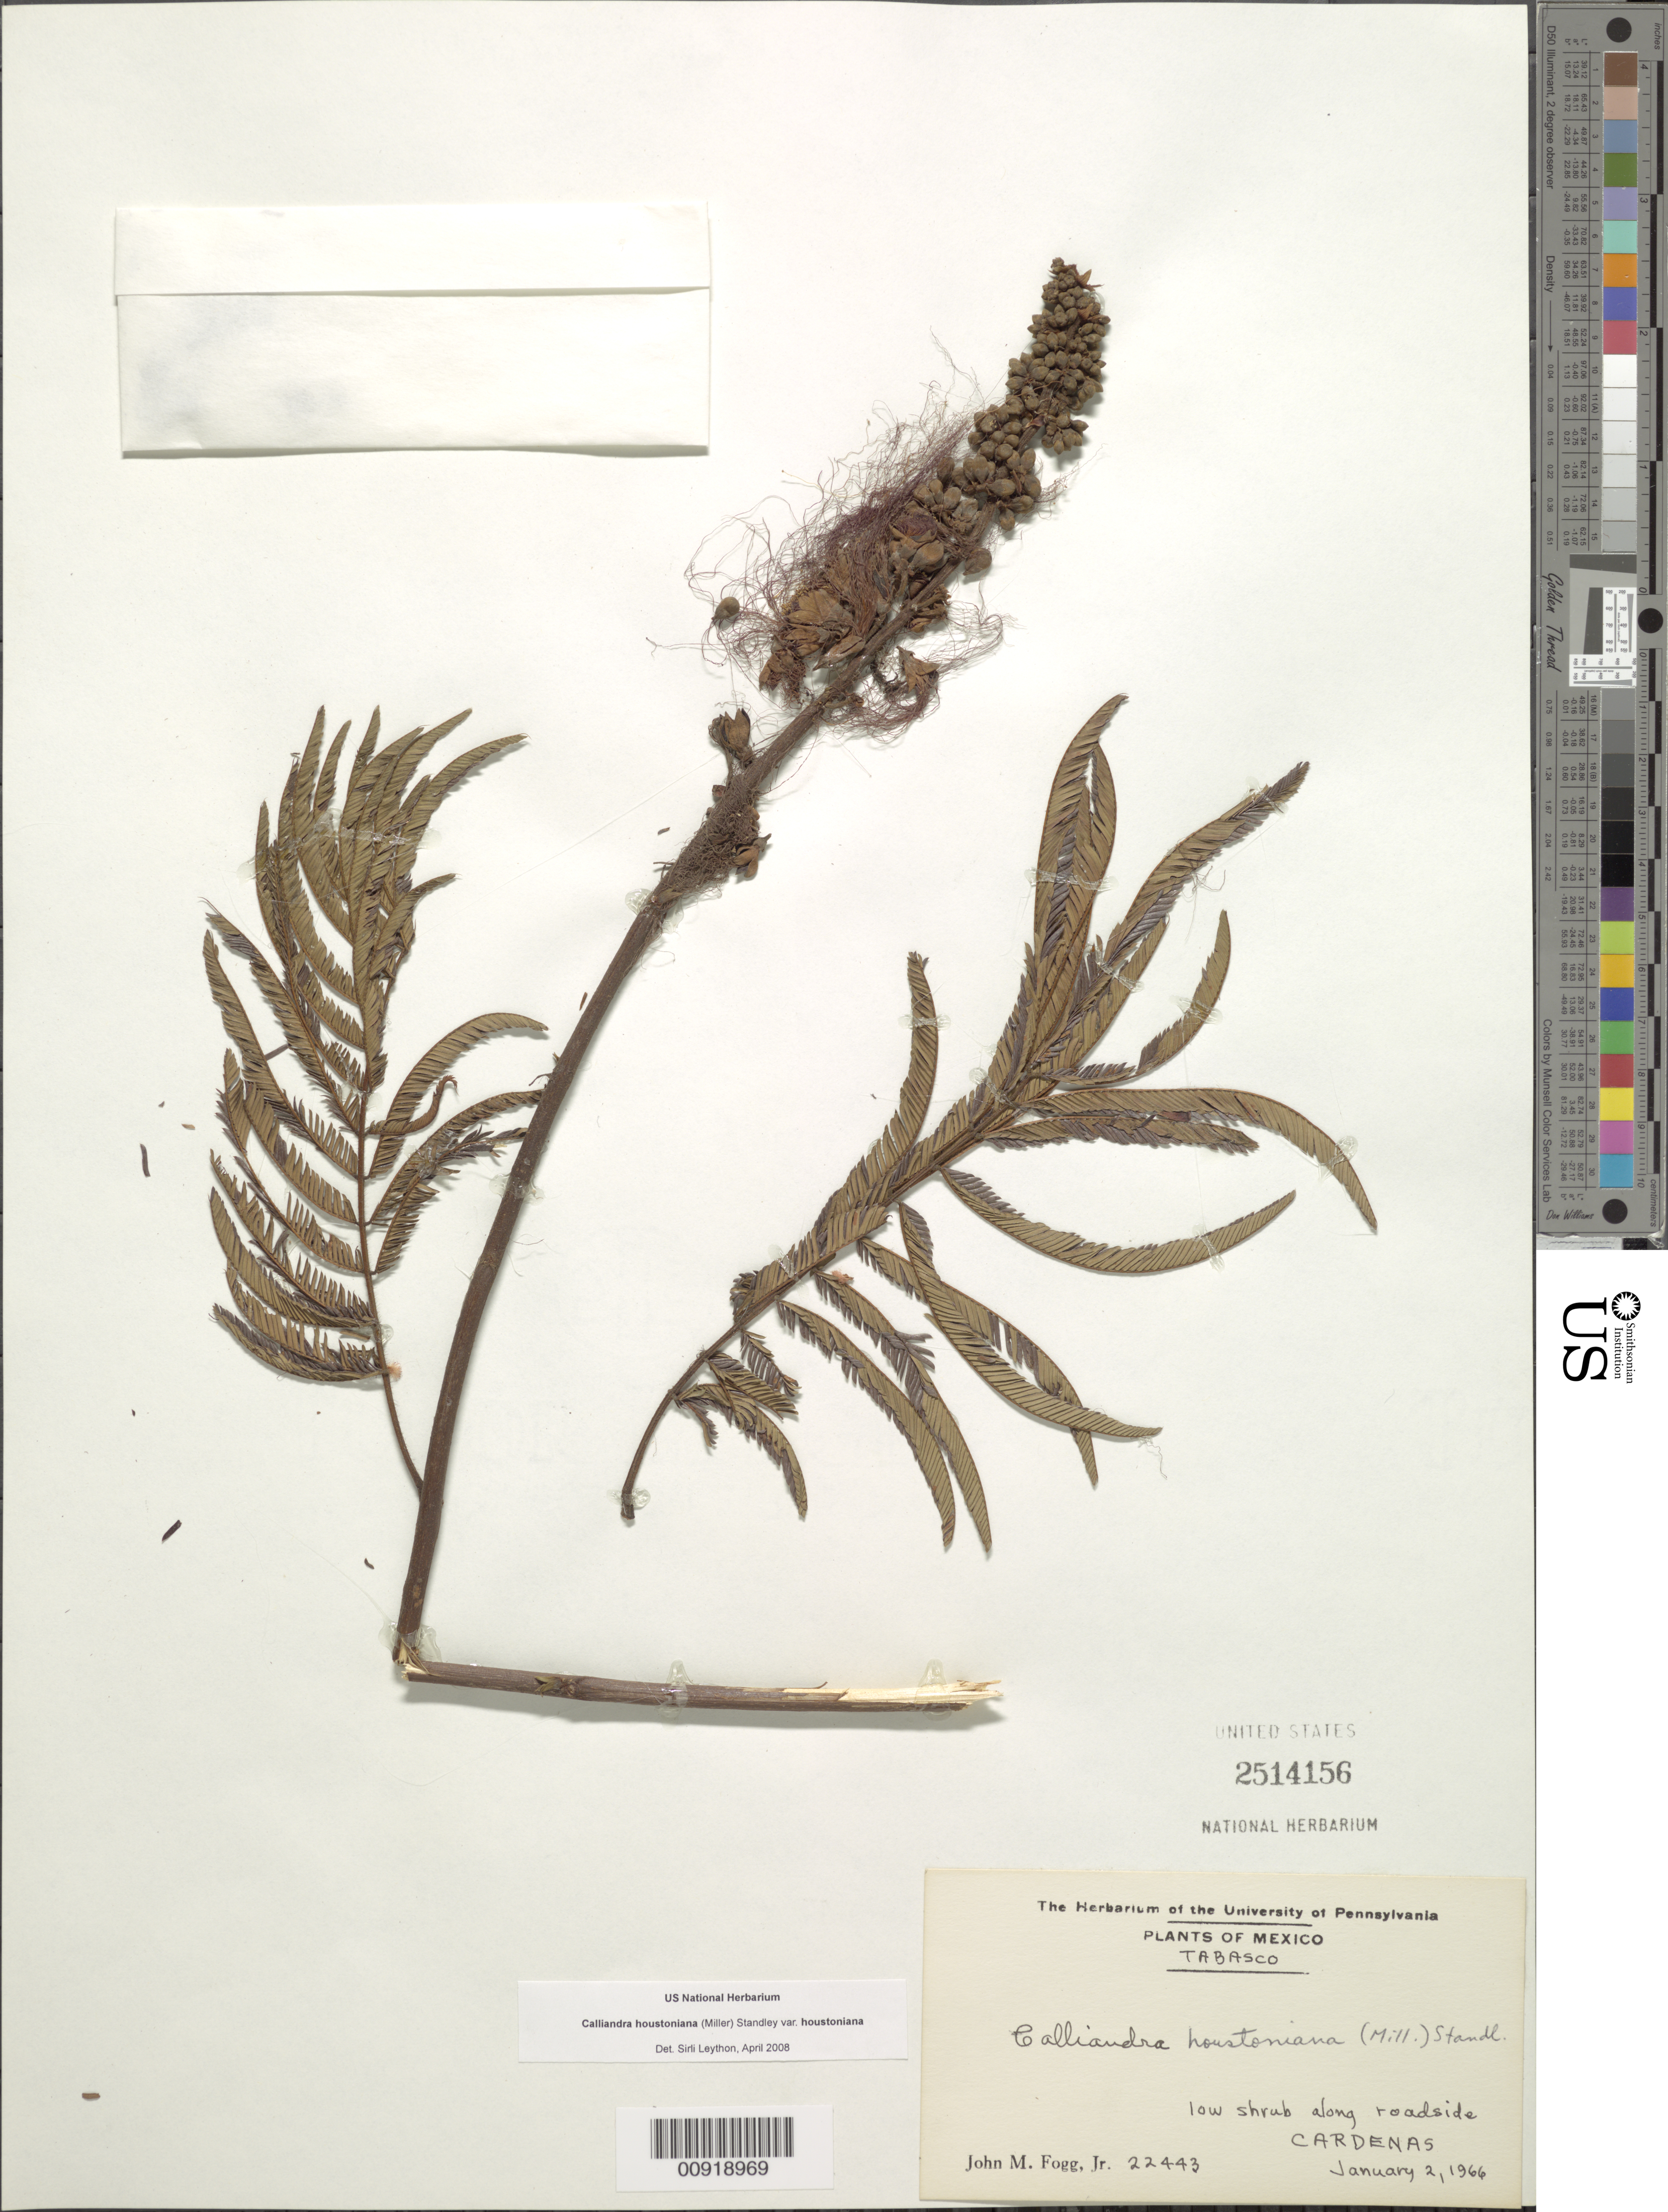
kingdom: Plantae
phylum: Tracheophyta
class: Magnoliopsida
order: Fabales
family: Fabaceae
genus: Calliandra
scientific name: Calliandra houstoniana var. houstoniana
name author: (Mill.) Standl.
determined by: Leython, S.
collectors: J. Fogg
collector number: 22443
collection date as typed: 02 Jan 1966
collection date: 1966-01-02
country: Mexico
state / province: Tabasco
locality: Along roadside Cardenas, Tabasco.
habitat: Along roadside.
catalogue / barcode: US 2514156